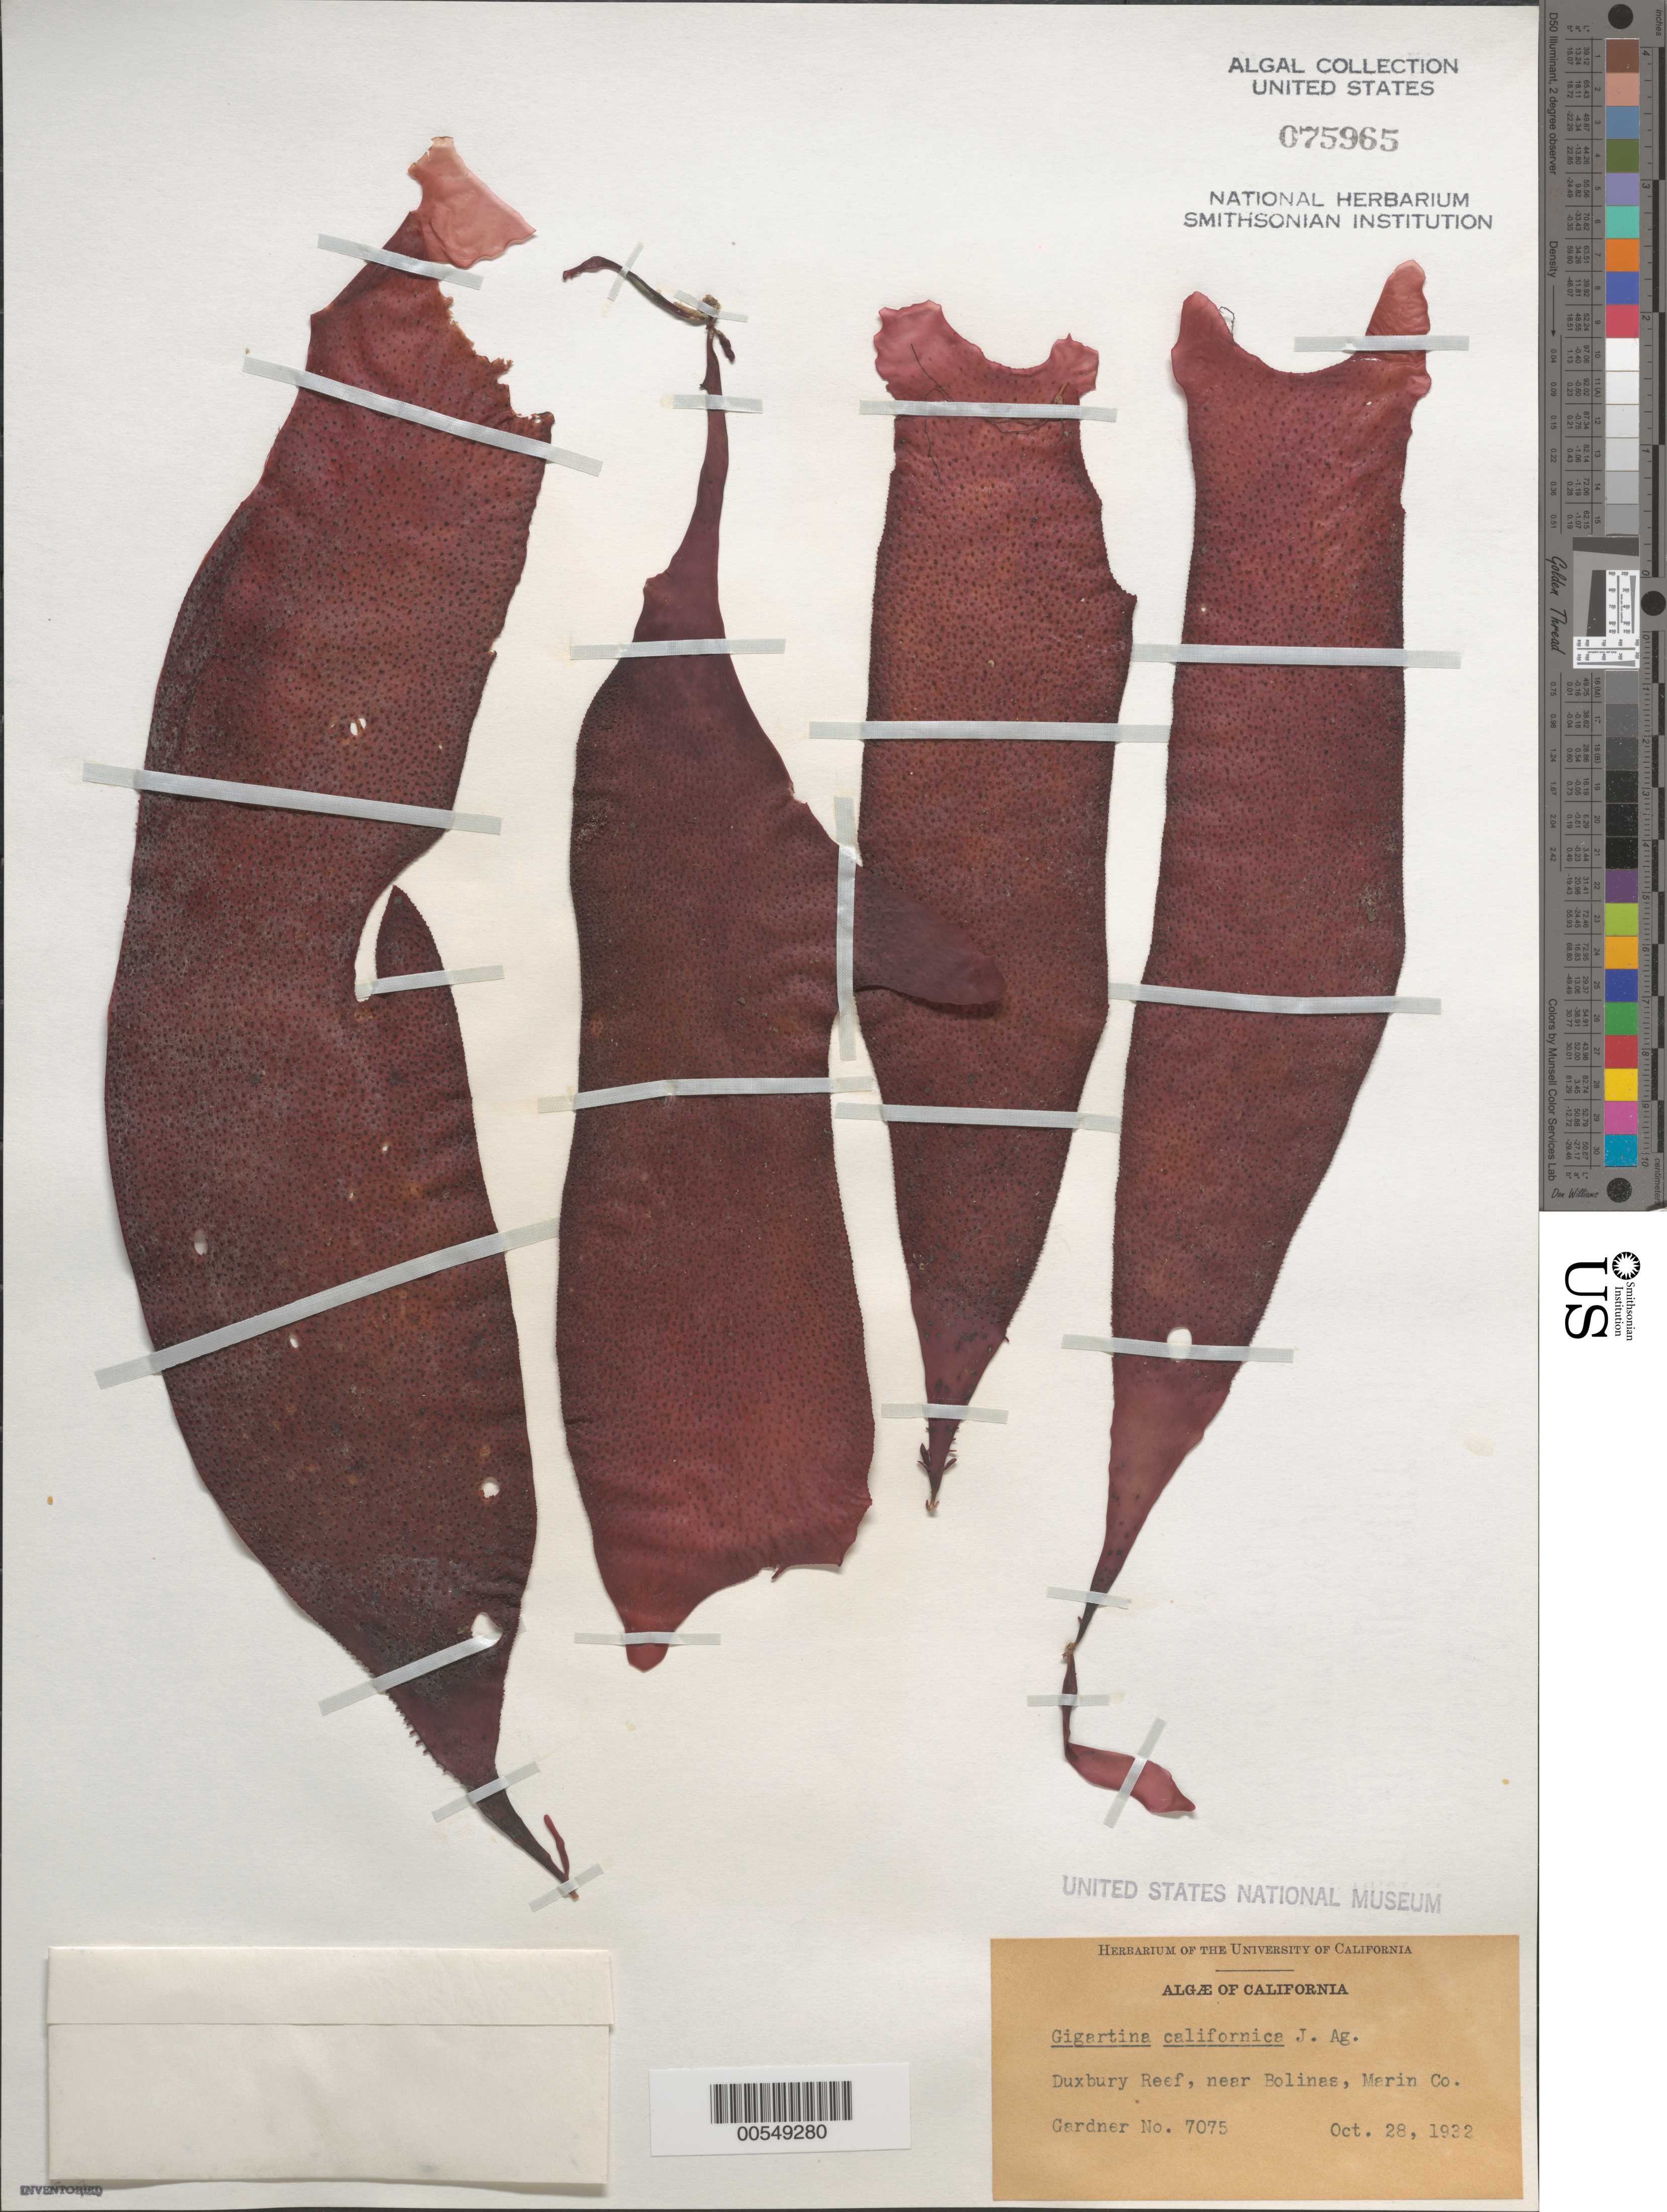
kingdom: Plantae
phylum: Rhodophyta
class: Florideophyceae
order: Gigartinales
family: Gigartinaceae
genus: Chondracanthus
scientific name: Chondracanthus corymbiferus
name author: (Kütz.) Guiry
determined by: Algae name updating Project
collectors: N. Gardner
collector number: NLG 7075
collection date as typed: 28 Oct 1932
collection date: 1932-10-28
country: United States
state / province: California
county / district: Marin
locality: Duxbury Reef, near Bolinas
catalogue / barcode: US 75965